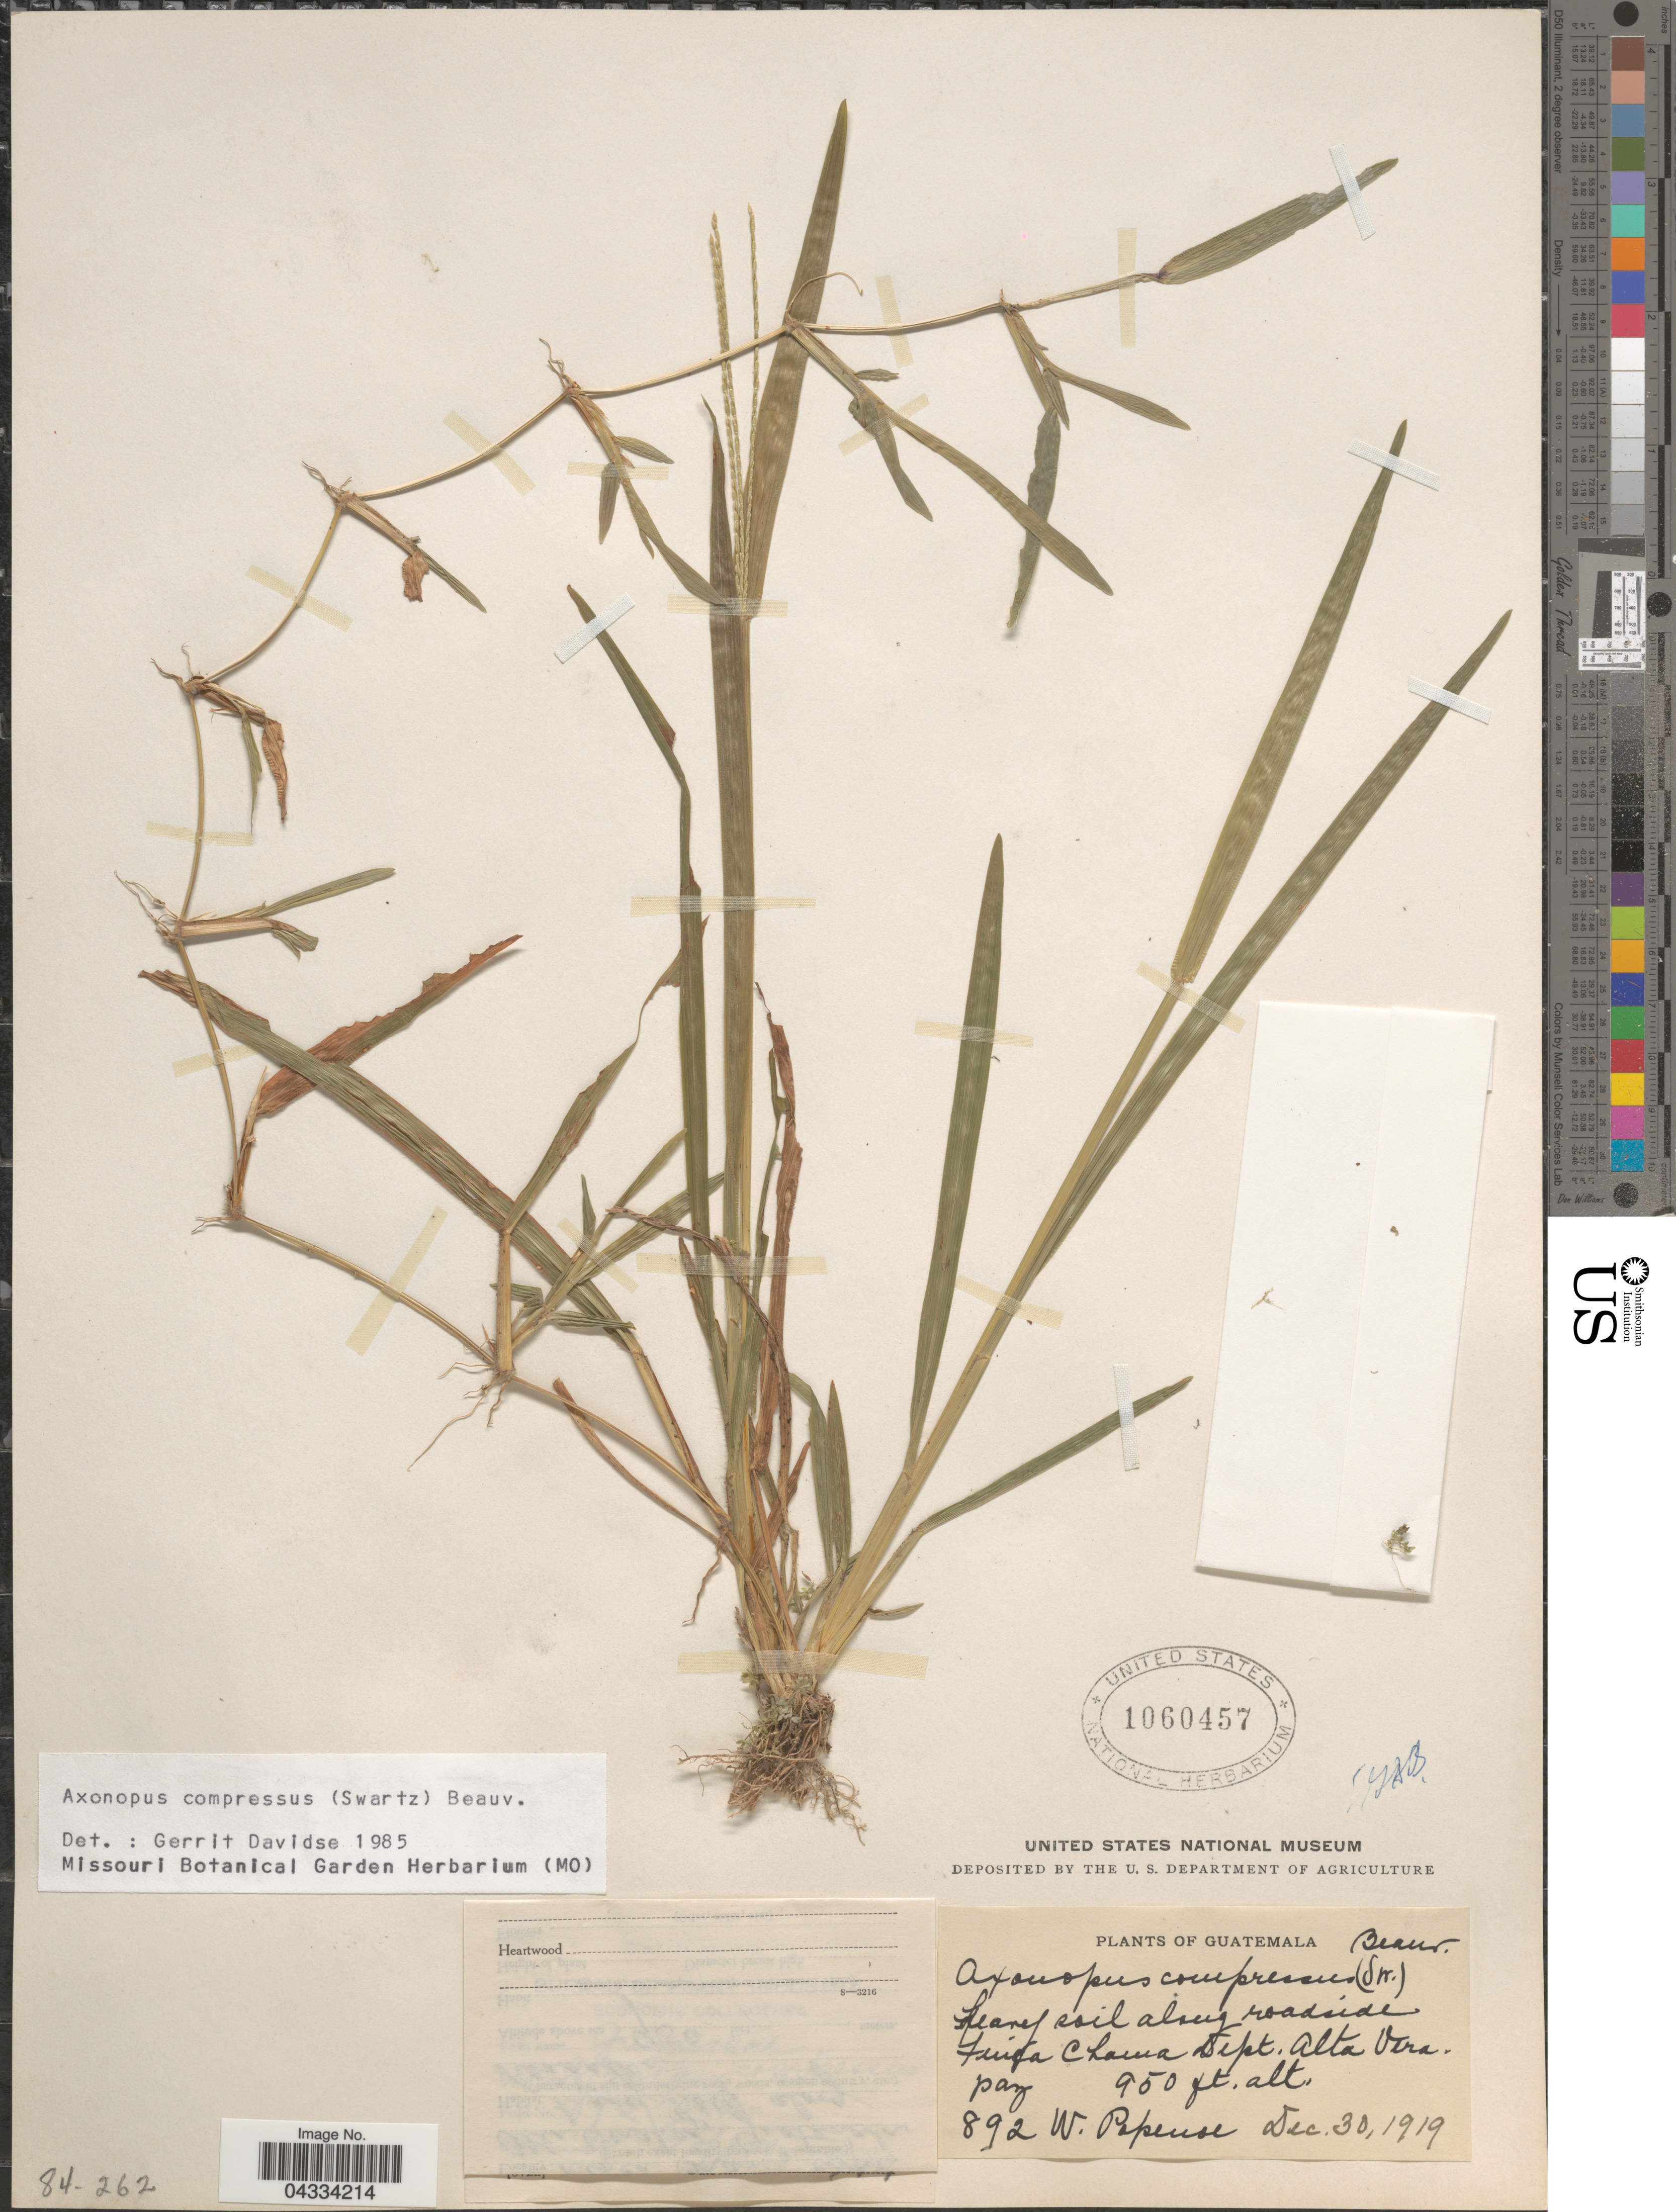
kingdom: Plantae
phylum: Tracheophyta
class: Liliopsida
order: Poales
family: Poaceae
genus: Axonopus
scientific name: Axonopus compressus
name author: (Sw.) P. Beauv.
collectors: W. Popenoe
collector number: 892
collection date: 1919-12-30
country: Guatemala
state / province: Alta Verapaz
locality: Finca Chama Dept. Alta Verapaz.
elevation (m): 290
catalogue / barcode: US 1060457